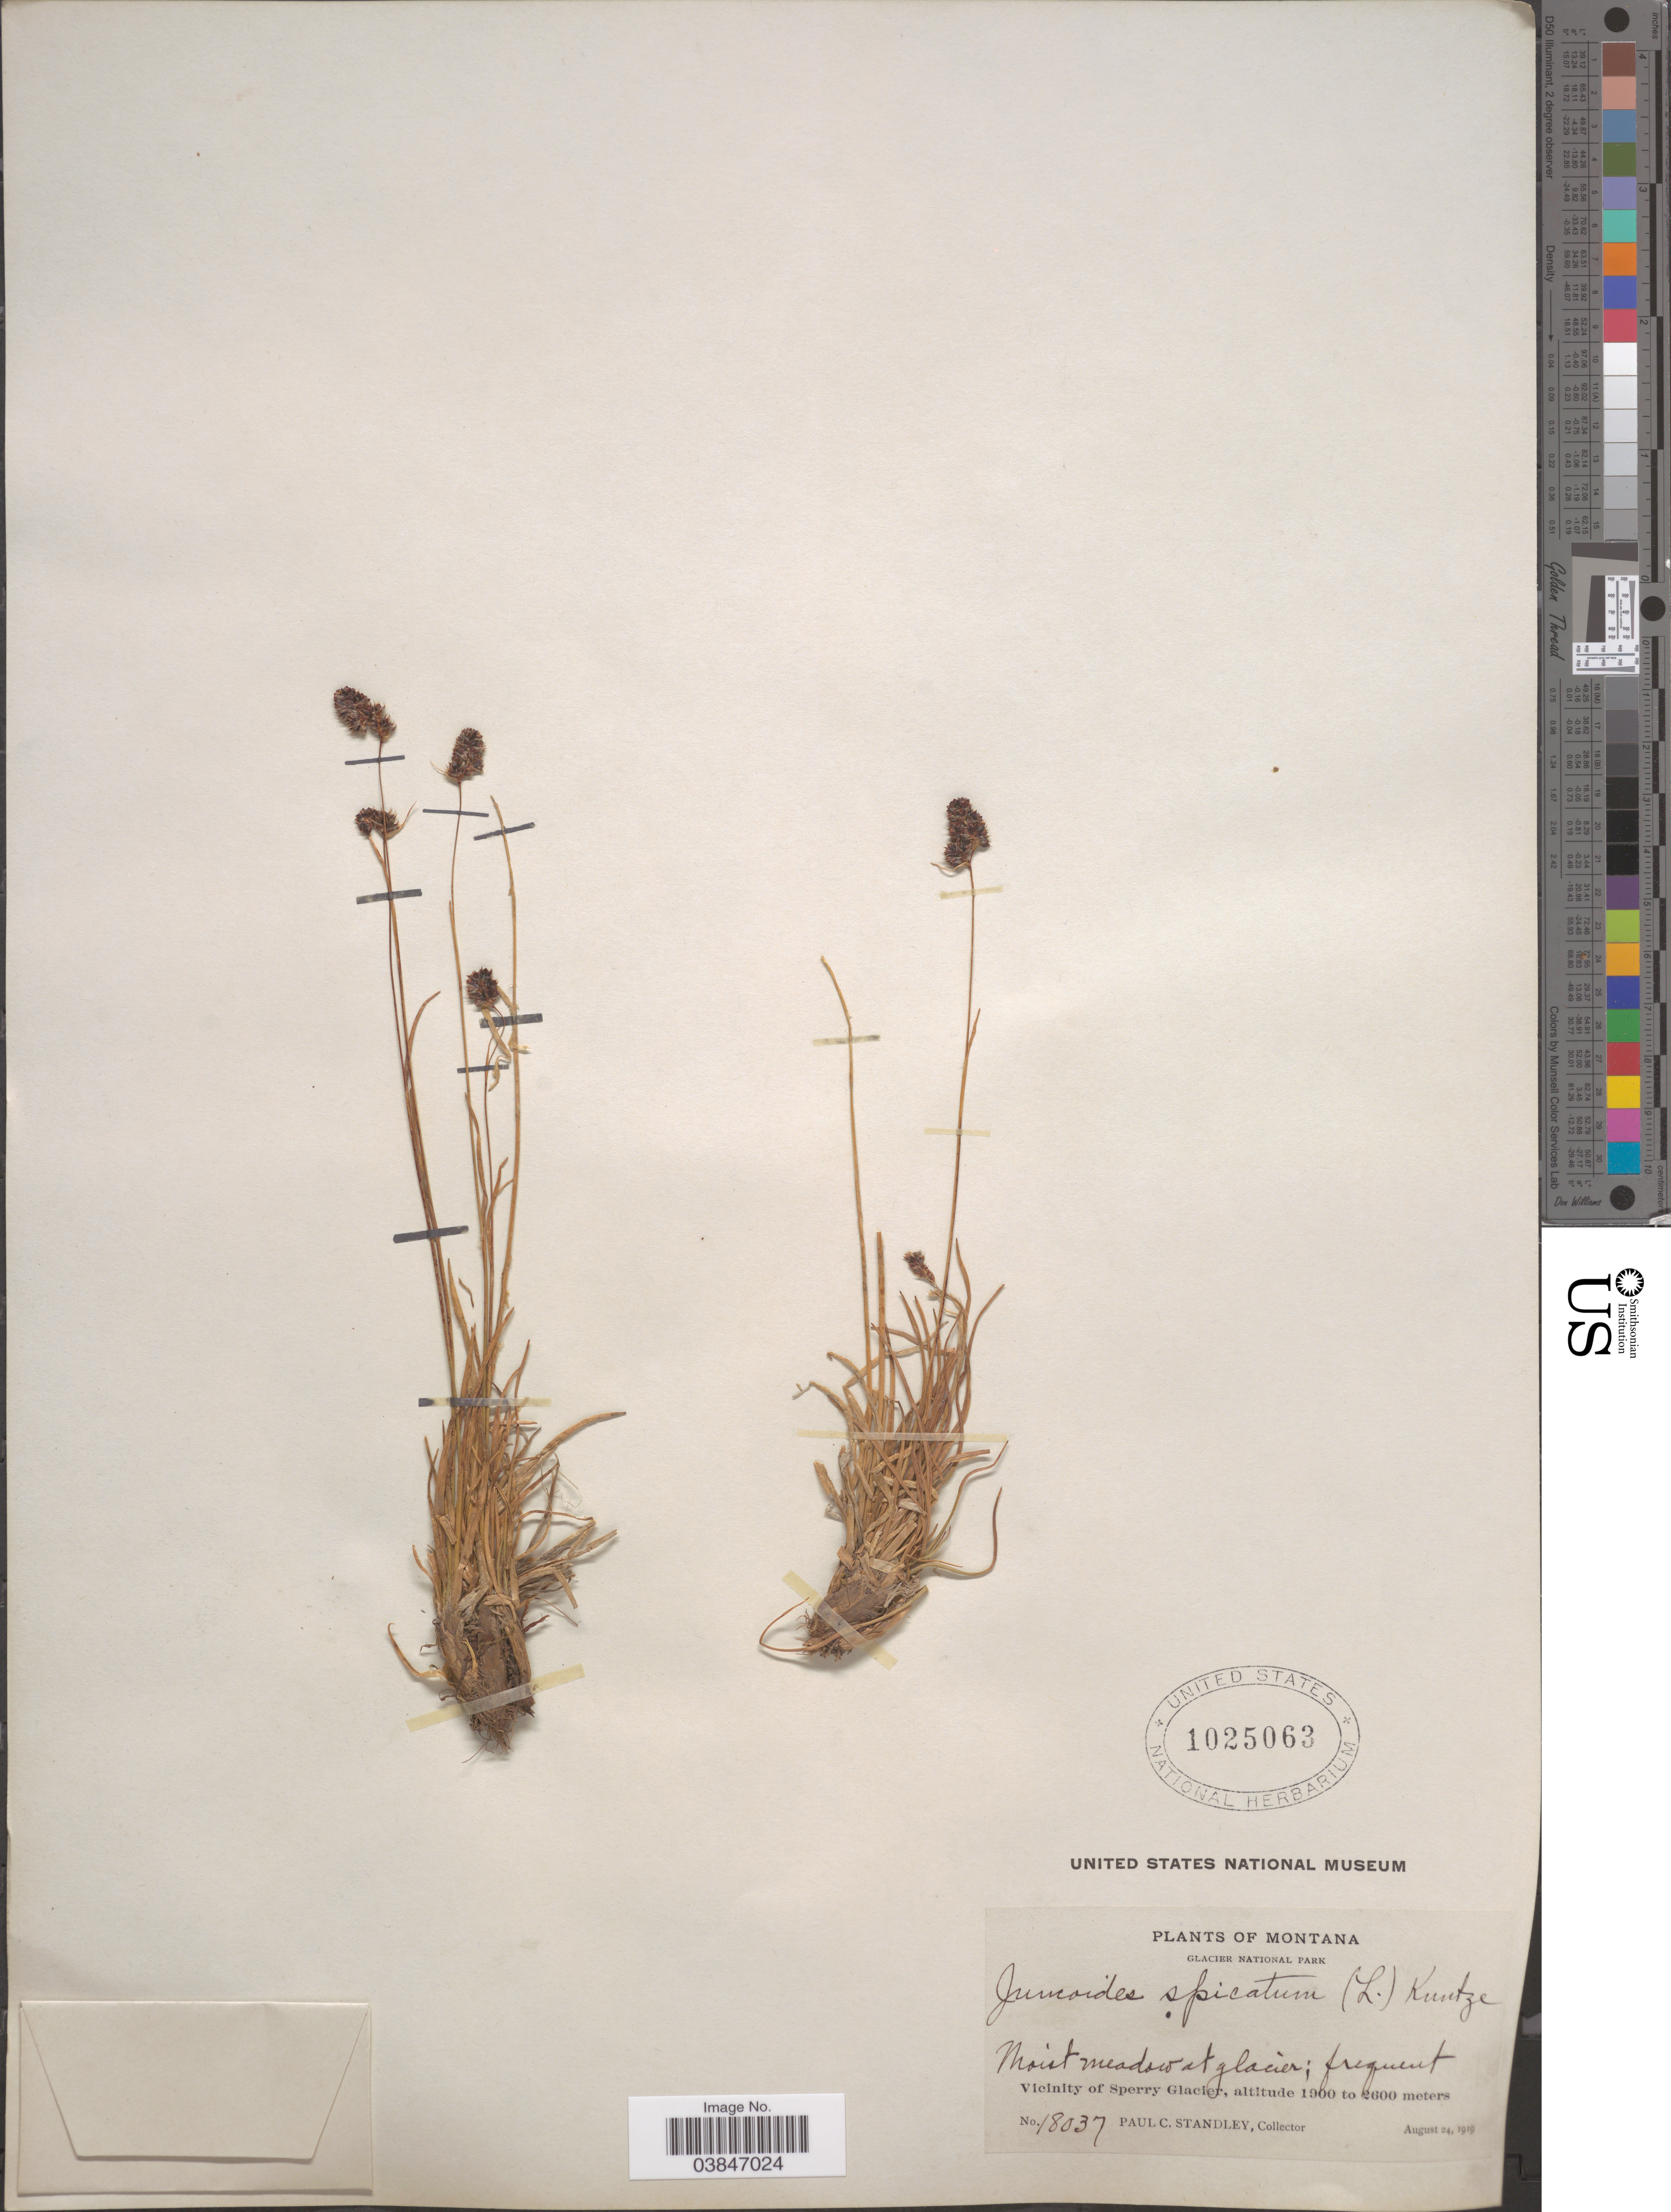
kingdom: Plantae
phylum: Tracheophyta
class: Liliopsida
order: Poales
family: Juncaceae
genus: Luzula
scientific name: Luzula spicata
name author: (L.) DC.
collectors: P. C. Standley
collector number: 18037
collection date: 1919-08-24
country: United States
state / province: Montana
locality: Glacier National Park. Vicinity of Sperry Glacier.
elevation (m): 1900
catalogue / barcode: US 1025063